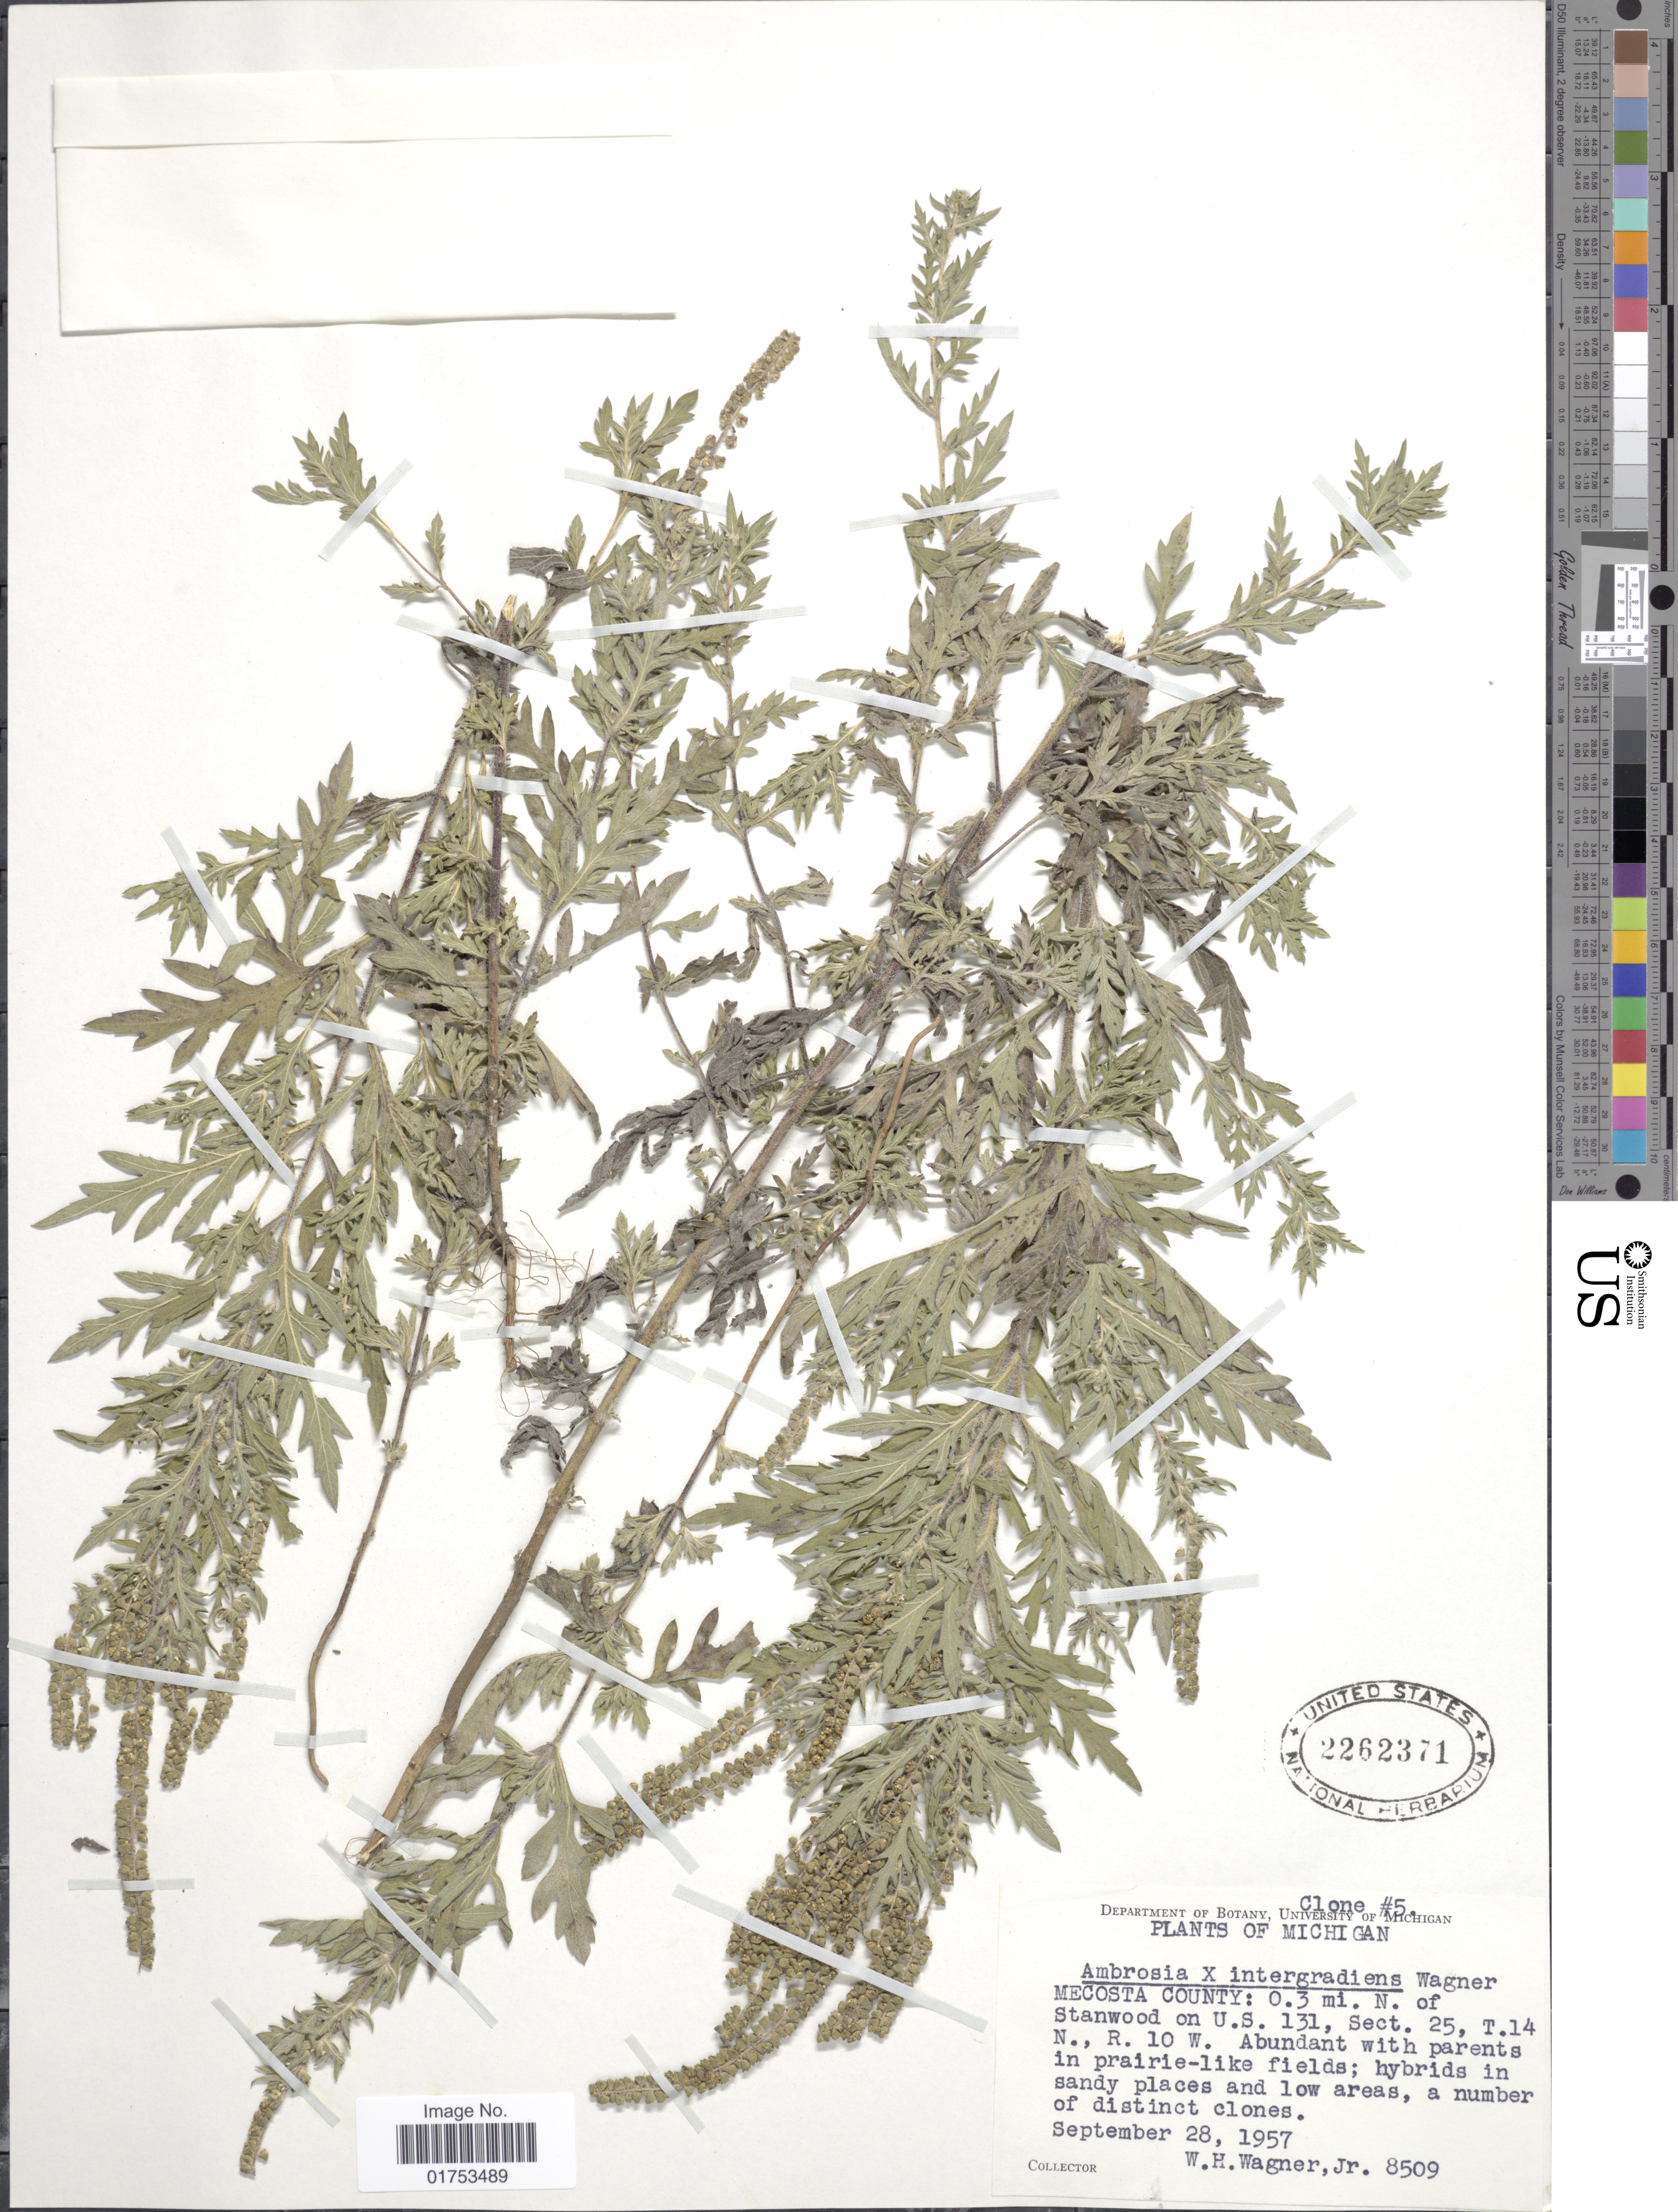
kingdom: Plantae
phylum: Tracheophyta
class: Magnoliopsida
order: Asterales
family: Asteraceae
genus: Ambrosia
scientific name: Ambrosia x intergradiens W.H. Wagner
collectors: W. H. Wagner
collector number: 8509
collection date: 1957-09-28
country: United States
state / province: Michigan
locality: Mecosta County: 0.3 mi. N. of Stanwood on U.S. 131, Sect. 25, T14N, R10W.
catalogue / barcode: US 2262371